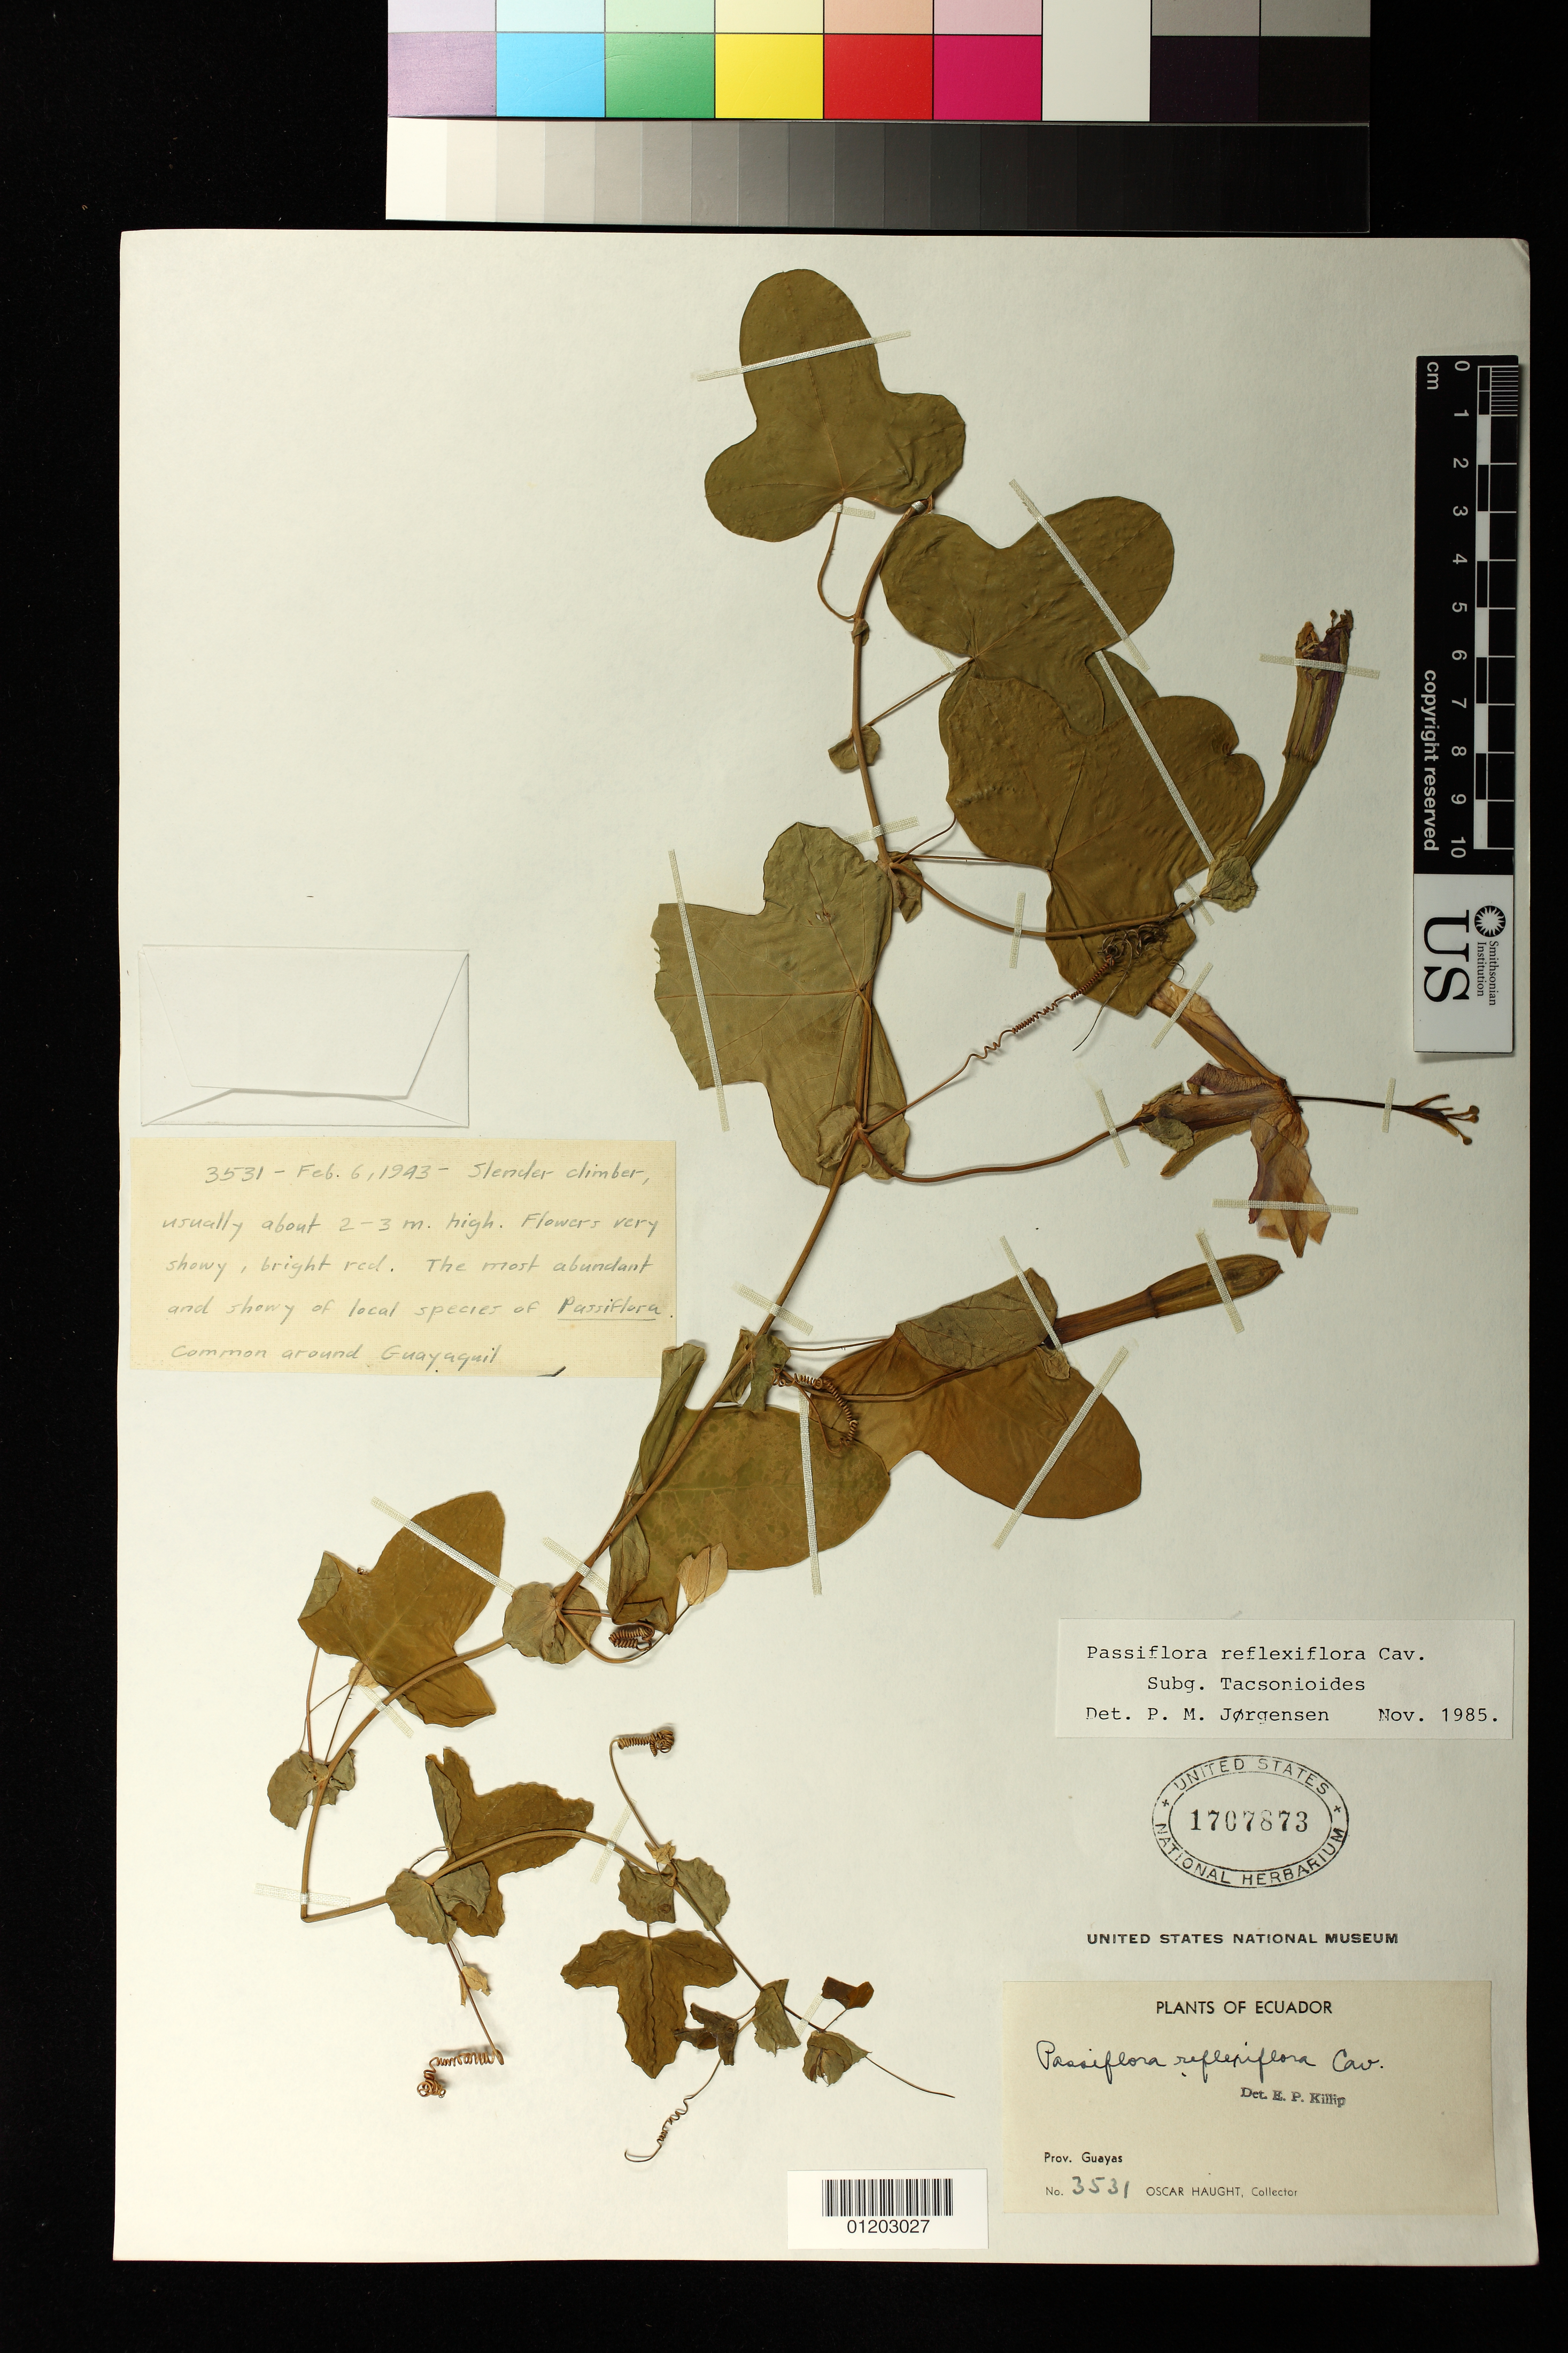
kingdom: Plantae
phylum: Tracheophyta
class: Magnoliopsida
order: Malpighiales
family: Passifloraceae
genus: Passiflora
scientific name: Passiflora reflexiflora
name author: Cav.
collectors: O. Haught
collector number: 3531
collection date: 1943-02-06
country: Ecuador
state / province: Guayas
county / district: Guayaquil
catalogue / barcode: US 1707873